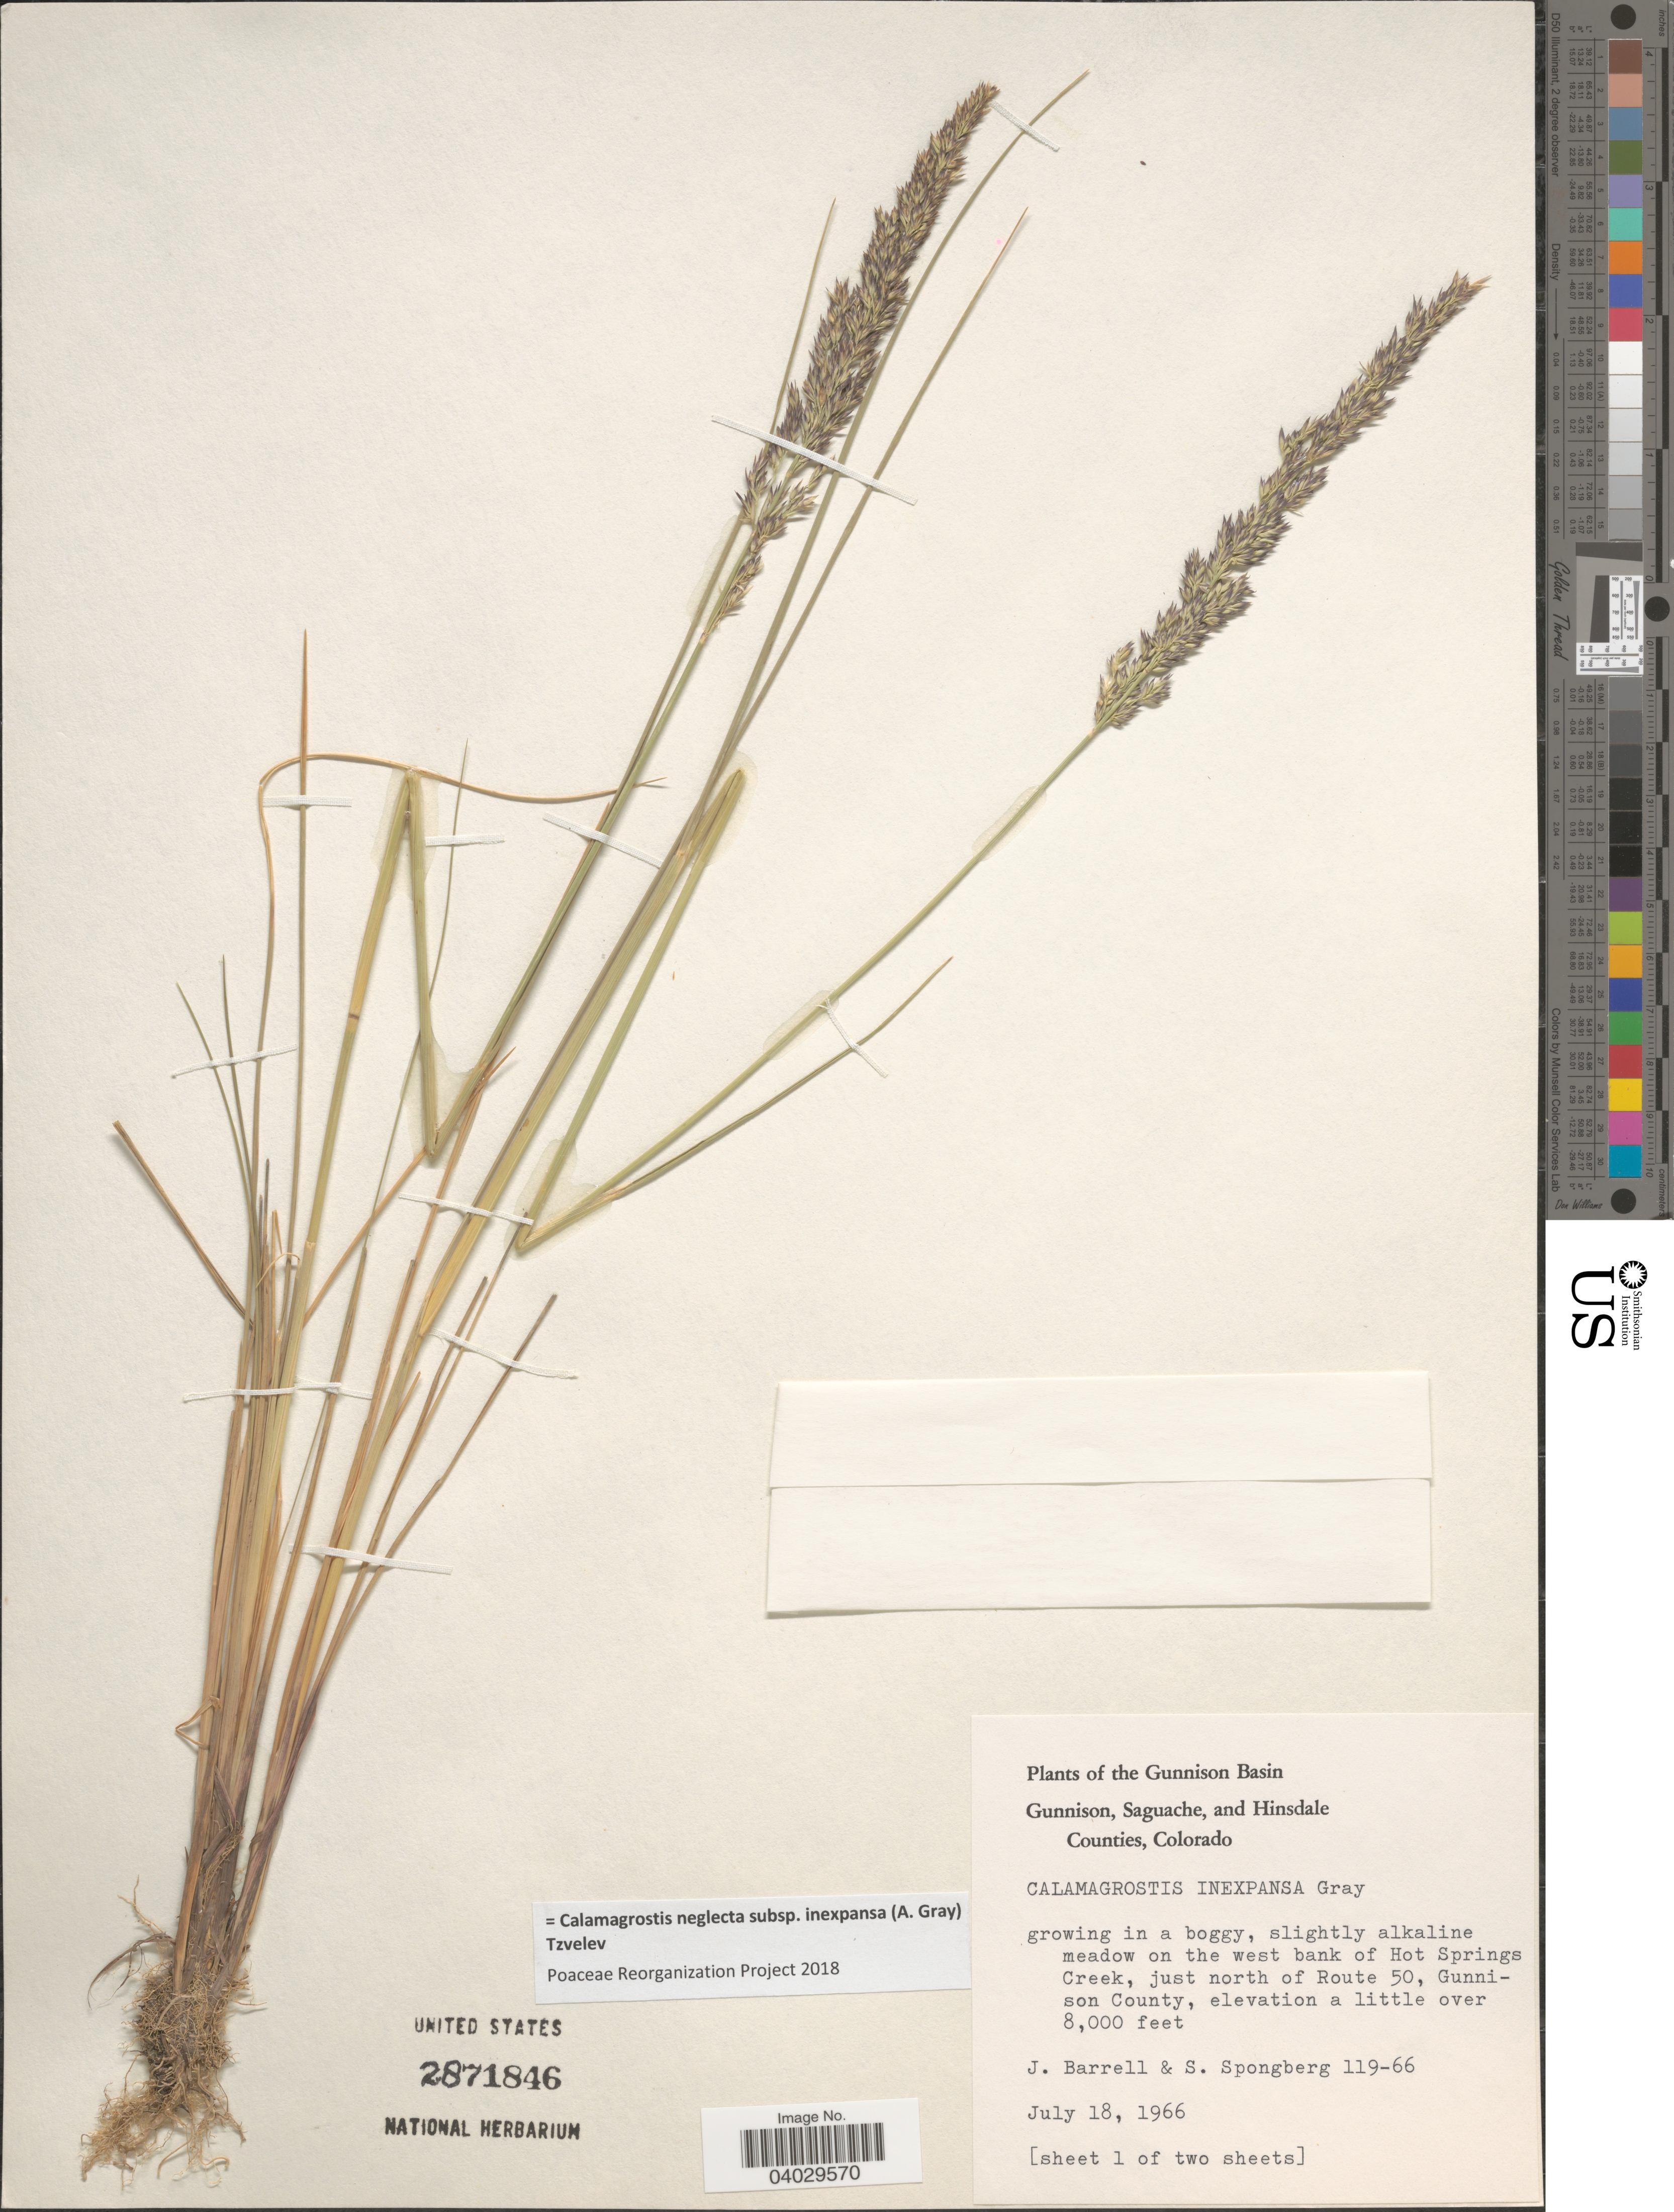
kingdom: Plantae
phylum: Tracheophyta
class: Liliopsida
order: Poales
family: Poaceae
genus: Calamagrostis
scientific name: Calamagrostis neglecta subsp. inexpansa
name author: (A. Gray) Tzvelev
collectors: J. Barrell & S. A.Spongberg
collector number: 119-66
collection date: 1966-07-18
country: United States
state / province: Colorado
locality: The Gunnison Basin. Slightly alkaline meadow on the west bank of Hot Springs Creek, just north of Route 50, Gunnison County.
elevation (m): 2438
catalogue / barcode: US 2871846